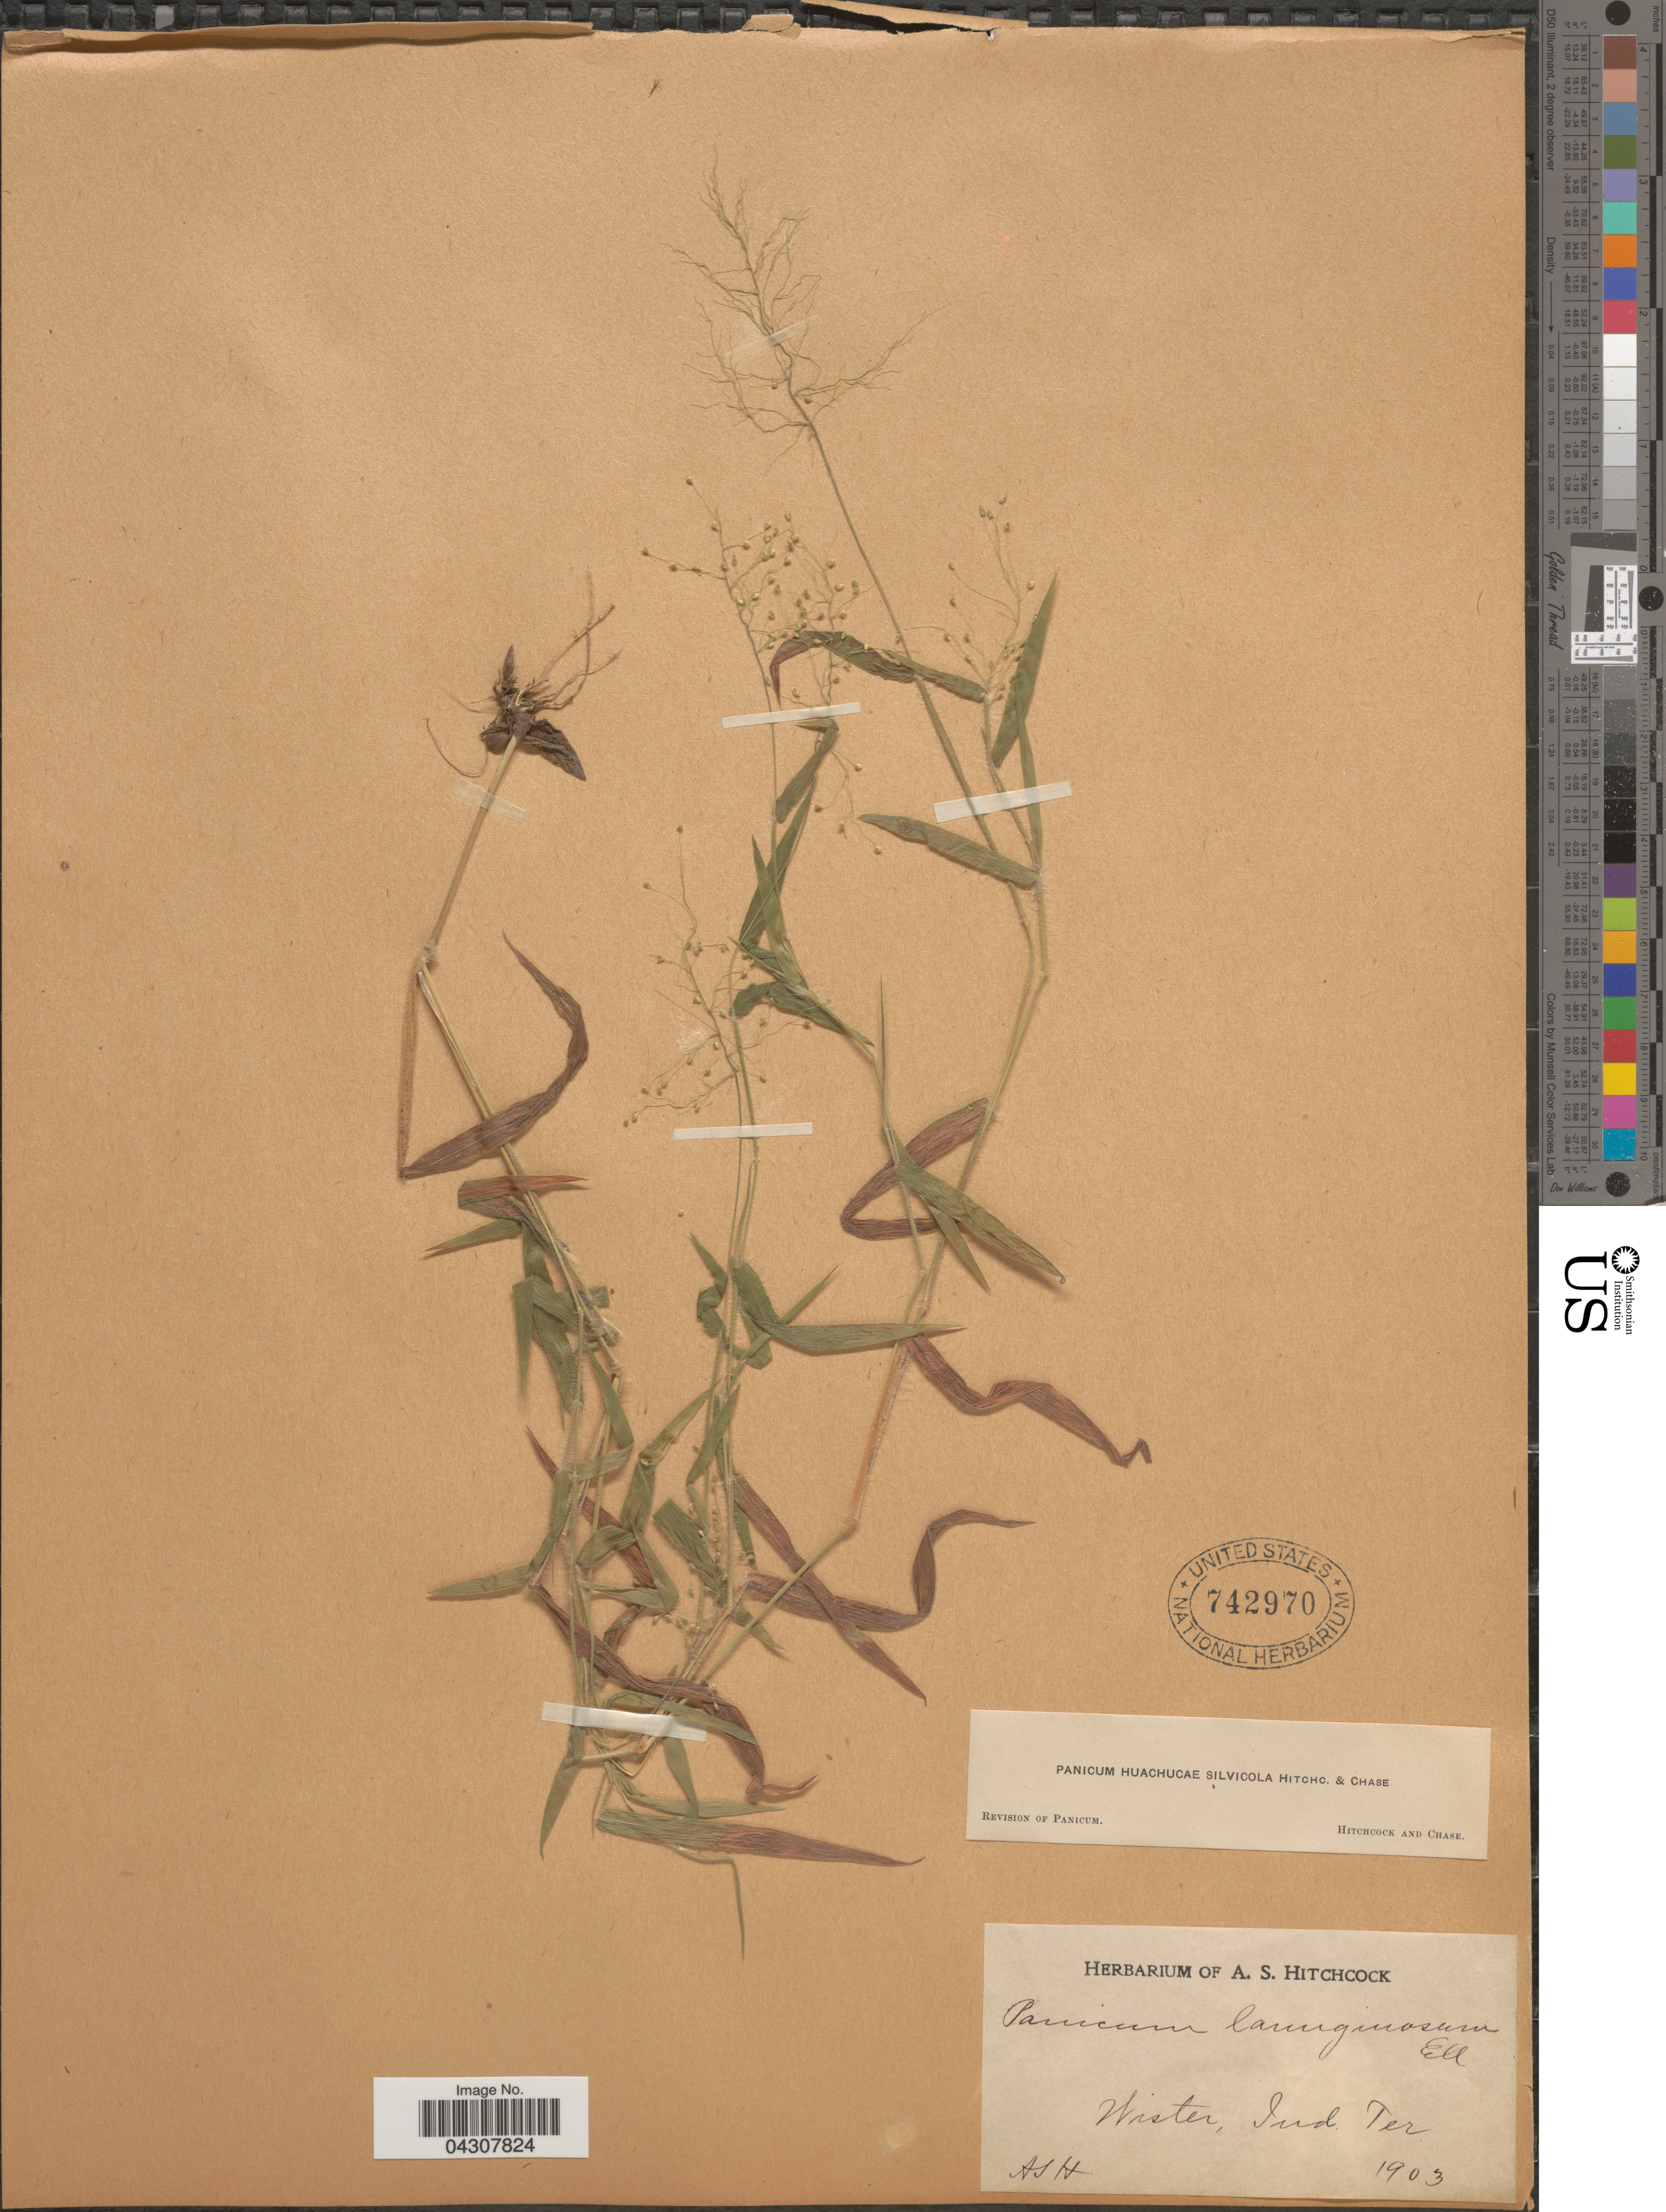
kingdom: Plantae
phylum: Tracheophyta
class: Liliopsida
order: Poales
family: Poaceae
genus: Dichanthelium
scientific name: Dichanthelium acuminatum var. acuminatum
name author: (Sw.) Gould & C.A. Clark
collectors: A. S. Hitchcock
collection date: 1903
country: United States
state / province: Oklahoma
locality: Wister, Ind. Ter.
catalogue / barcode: US 742970